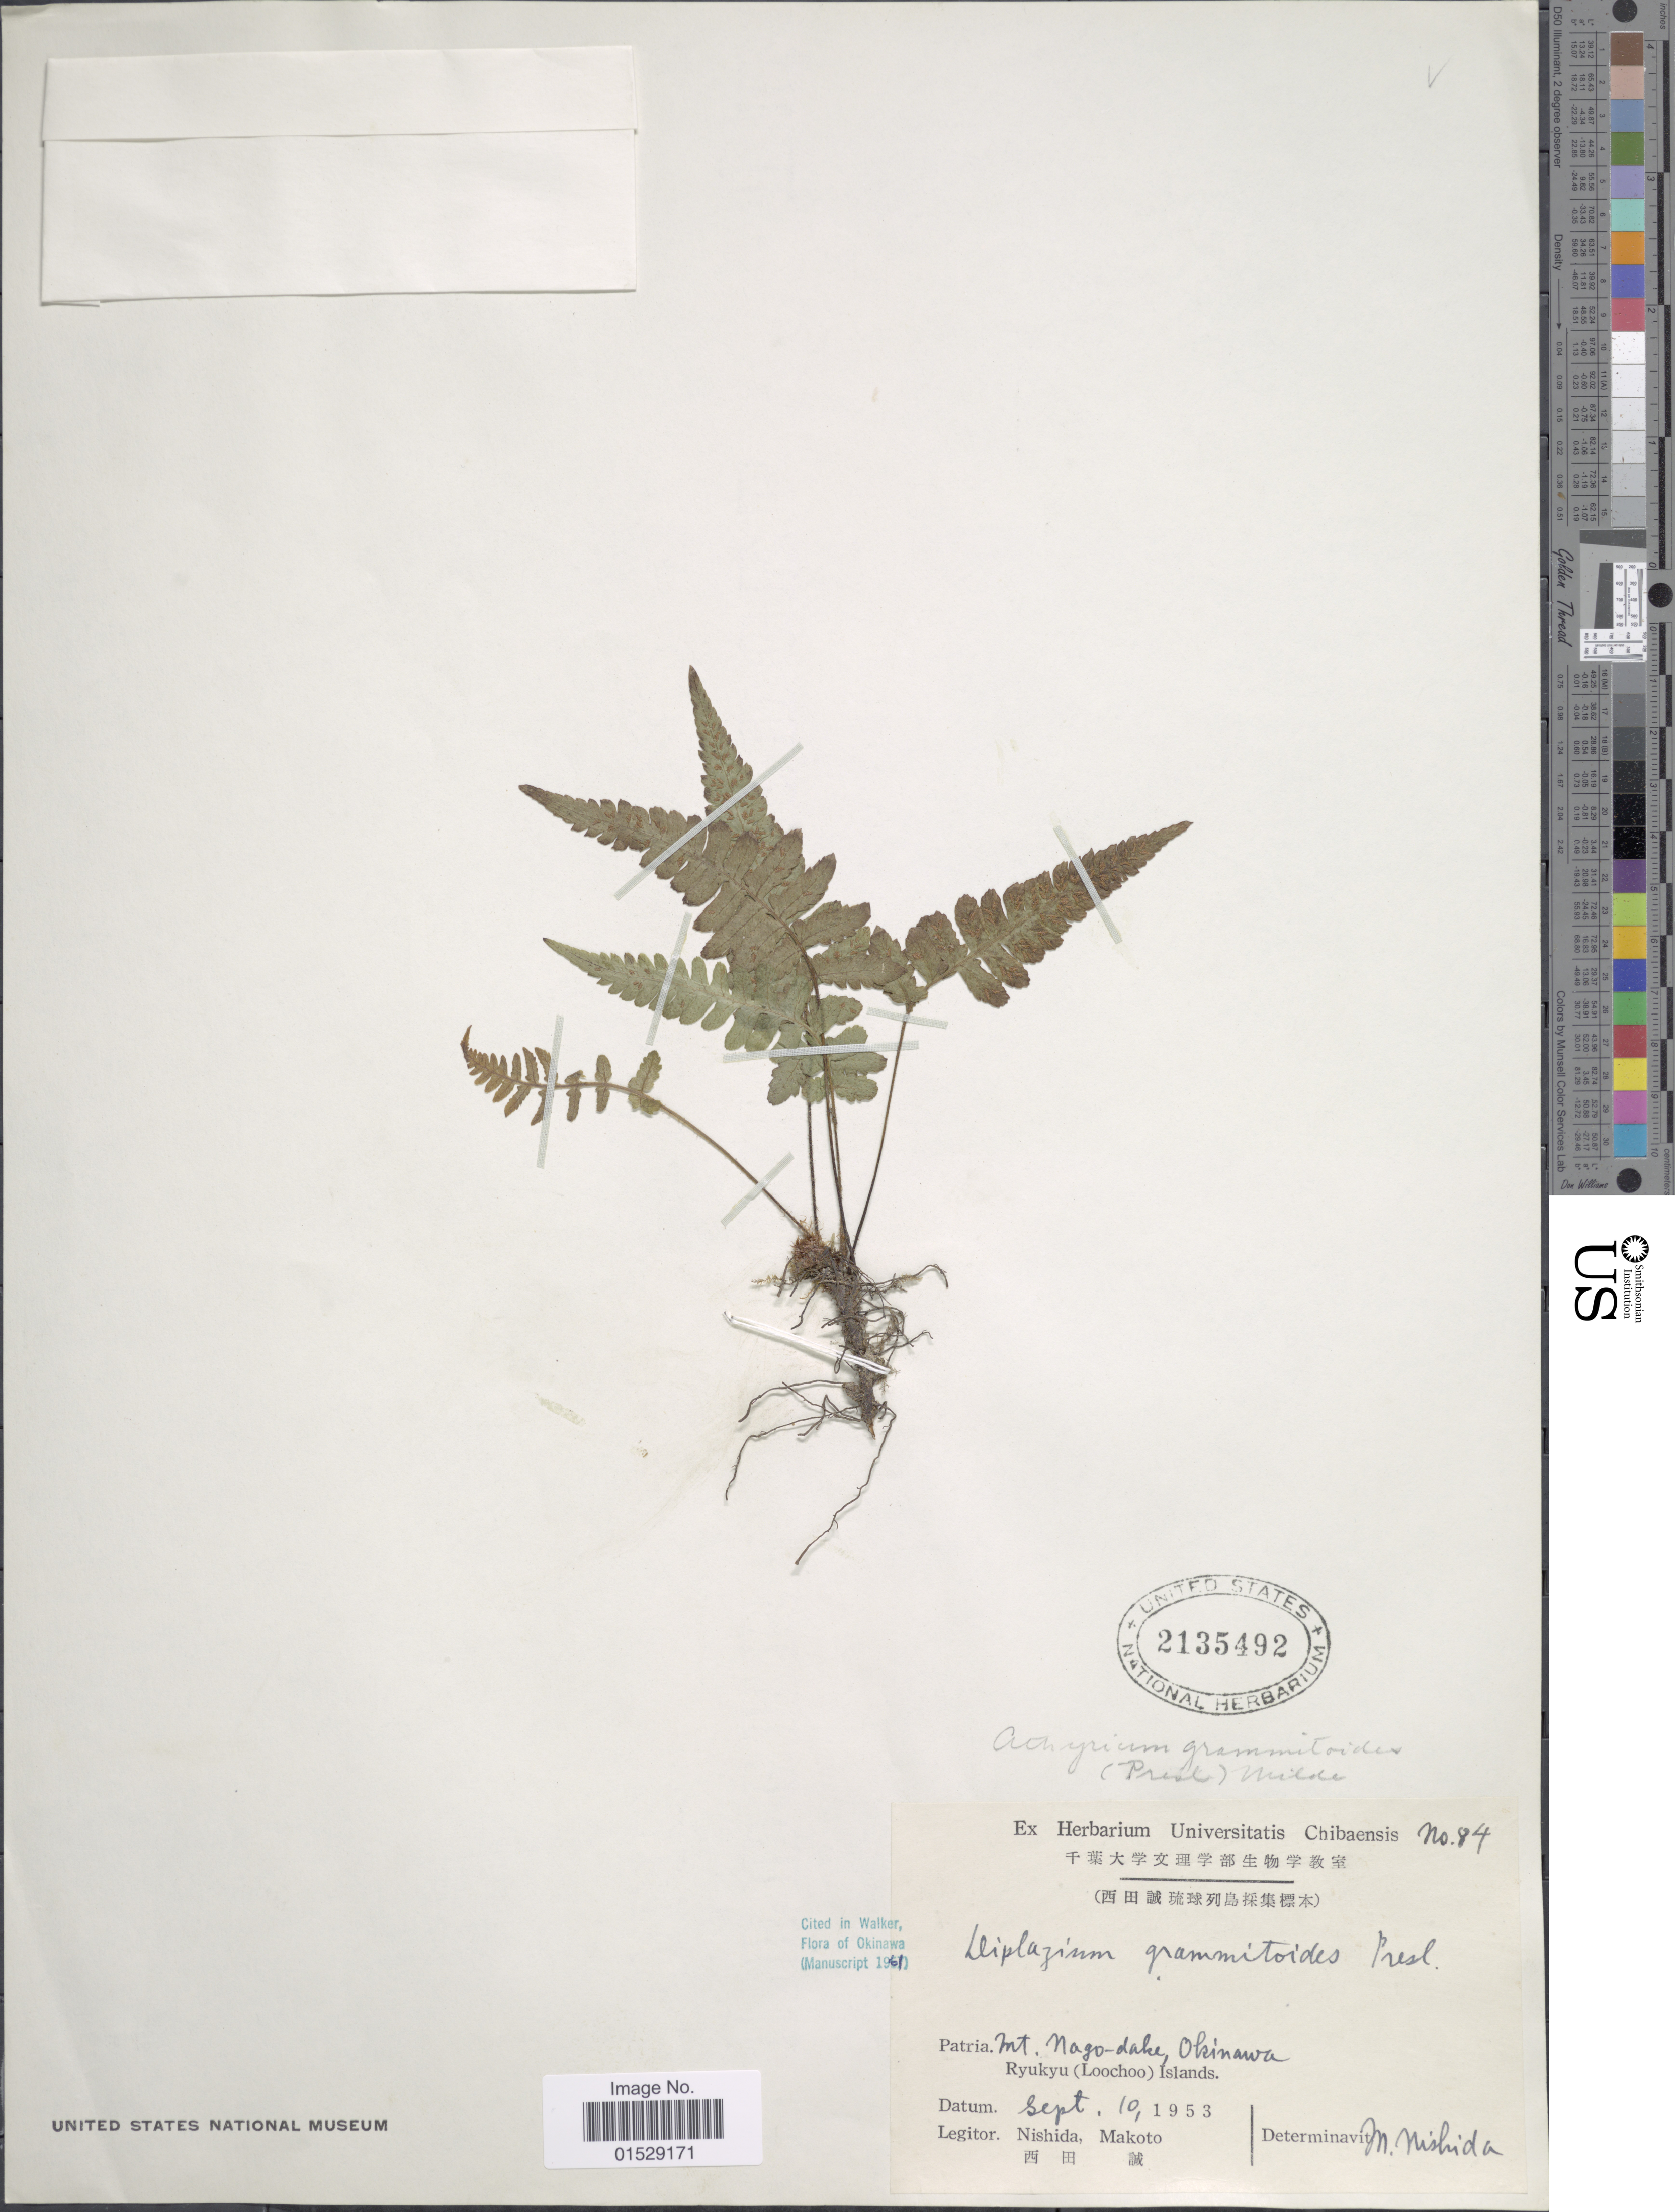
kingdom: Plantae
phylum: Tracheophyta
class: Polypodiopsida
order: Polypodiales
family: Athyriaceae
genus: Deparia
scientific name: Deparia petersenii var. grammitoides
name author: (C. Presl) H. Ohba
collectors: M. Nishida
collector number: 84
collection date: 1953-09-10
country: Japan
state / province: Okinawa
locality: Mt. Nago-dake, Okinawa, Ryukyu (Loochoo) Islands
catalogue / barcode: US 2135492